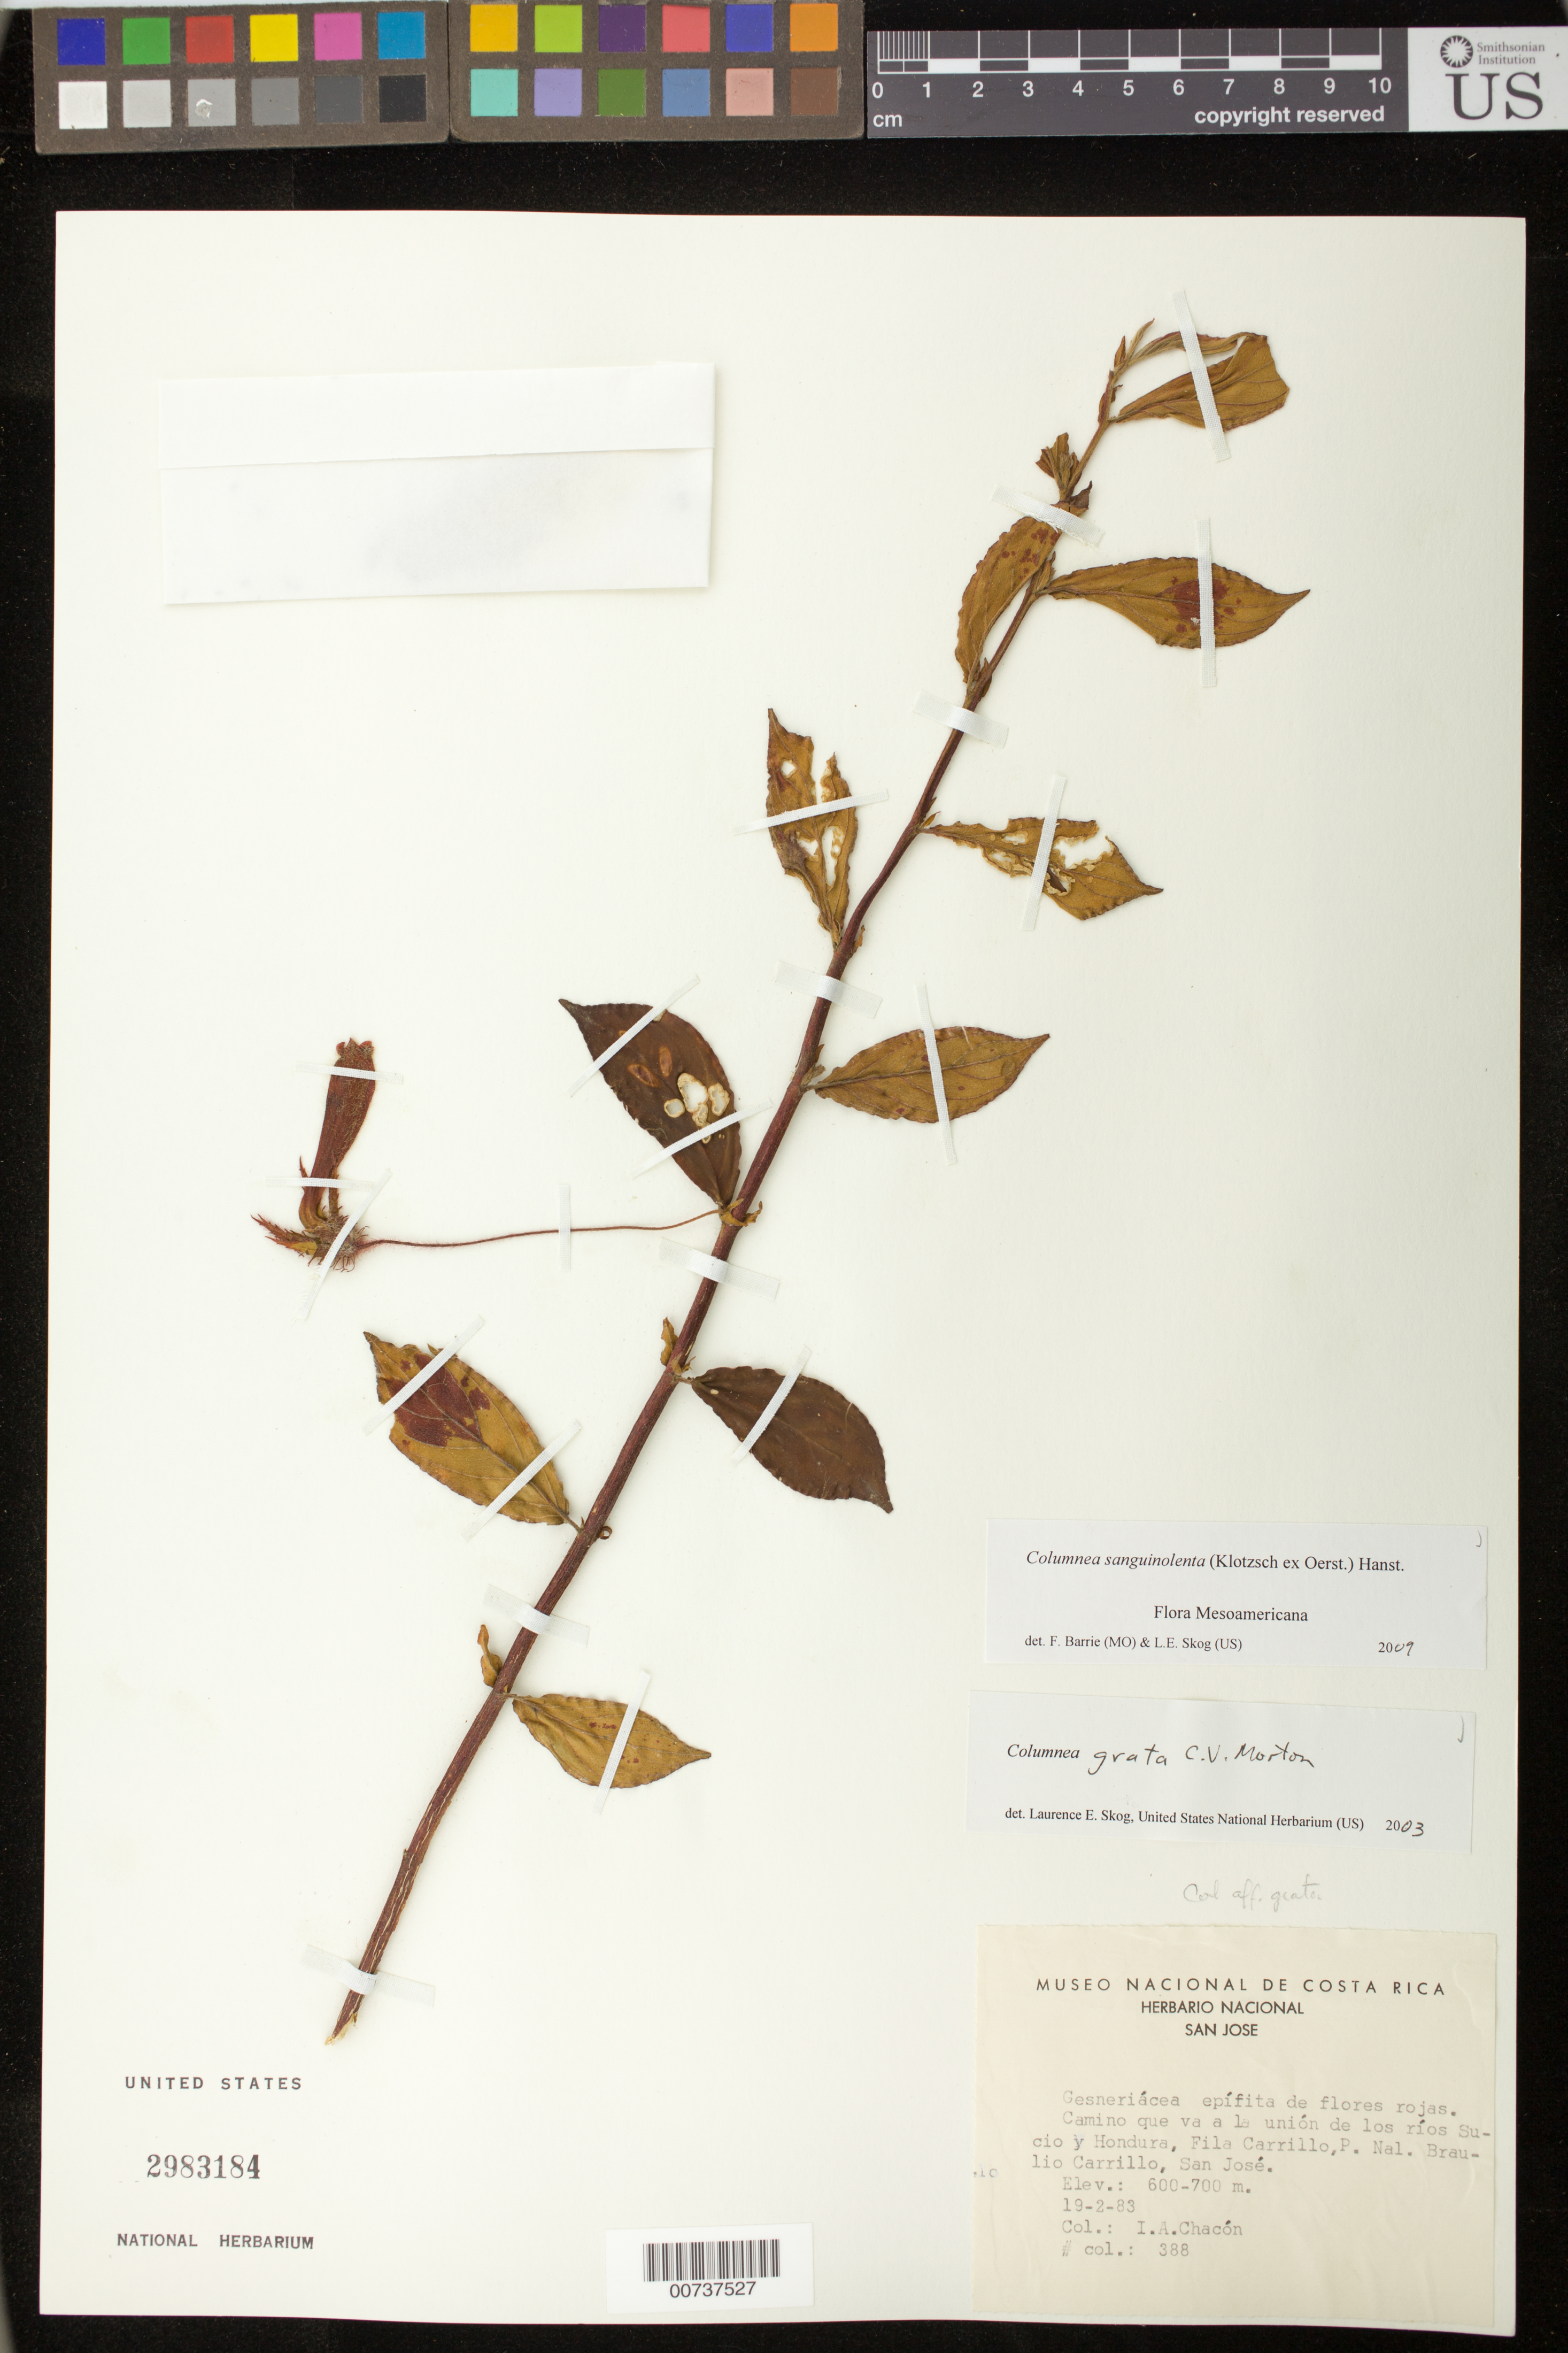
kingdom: Plantae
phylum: Tracheophyta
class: Magnoliopsida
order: Lamiales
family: Gesneriaceae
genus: Columnea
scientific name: Columnea sanguinolenta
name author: (Klotzsch ex Oerst.) Hanst.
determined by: Barrie, F. R.; Skog, Laurence E.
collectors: I. Chacón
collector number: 388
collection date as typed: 19 Feb 1983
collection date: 1983-02-19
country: Costa Rica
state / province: San José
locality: Camino que va a la unión de los ríos Sucio y Hondura, Fila Carrillo, P. Nal. Braulio Carrillo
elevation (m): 600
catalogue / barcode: US 2983184